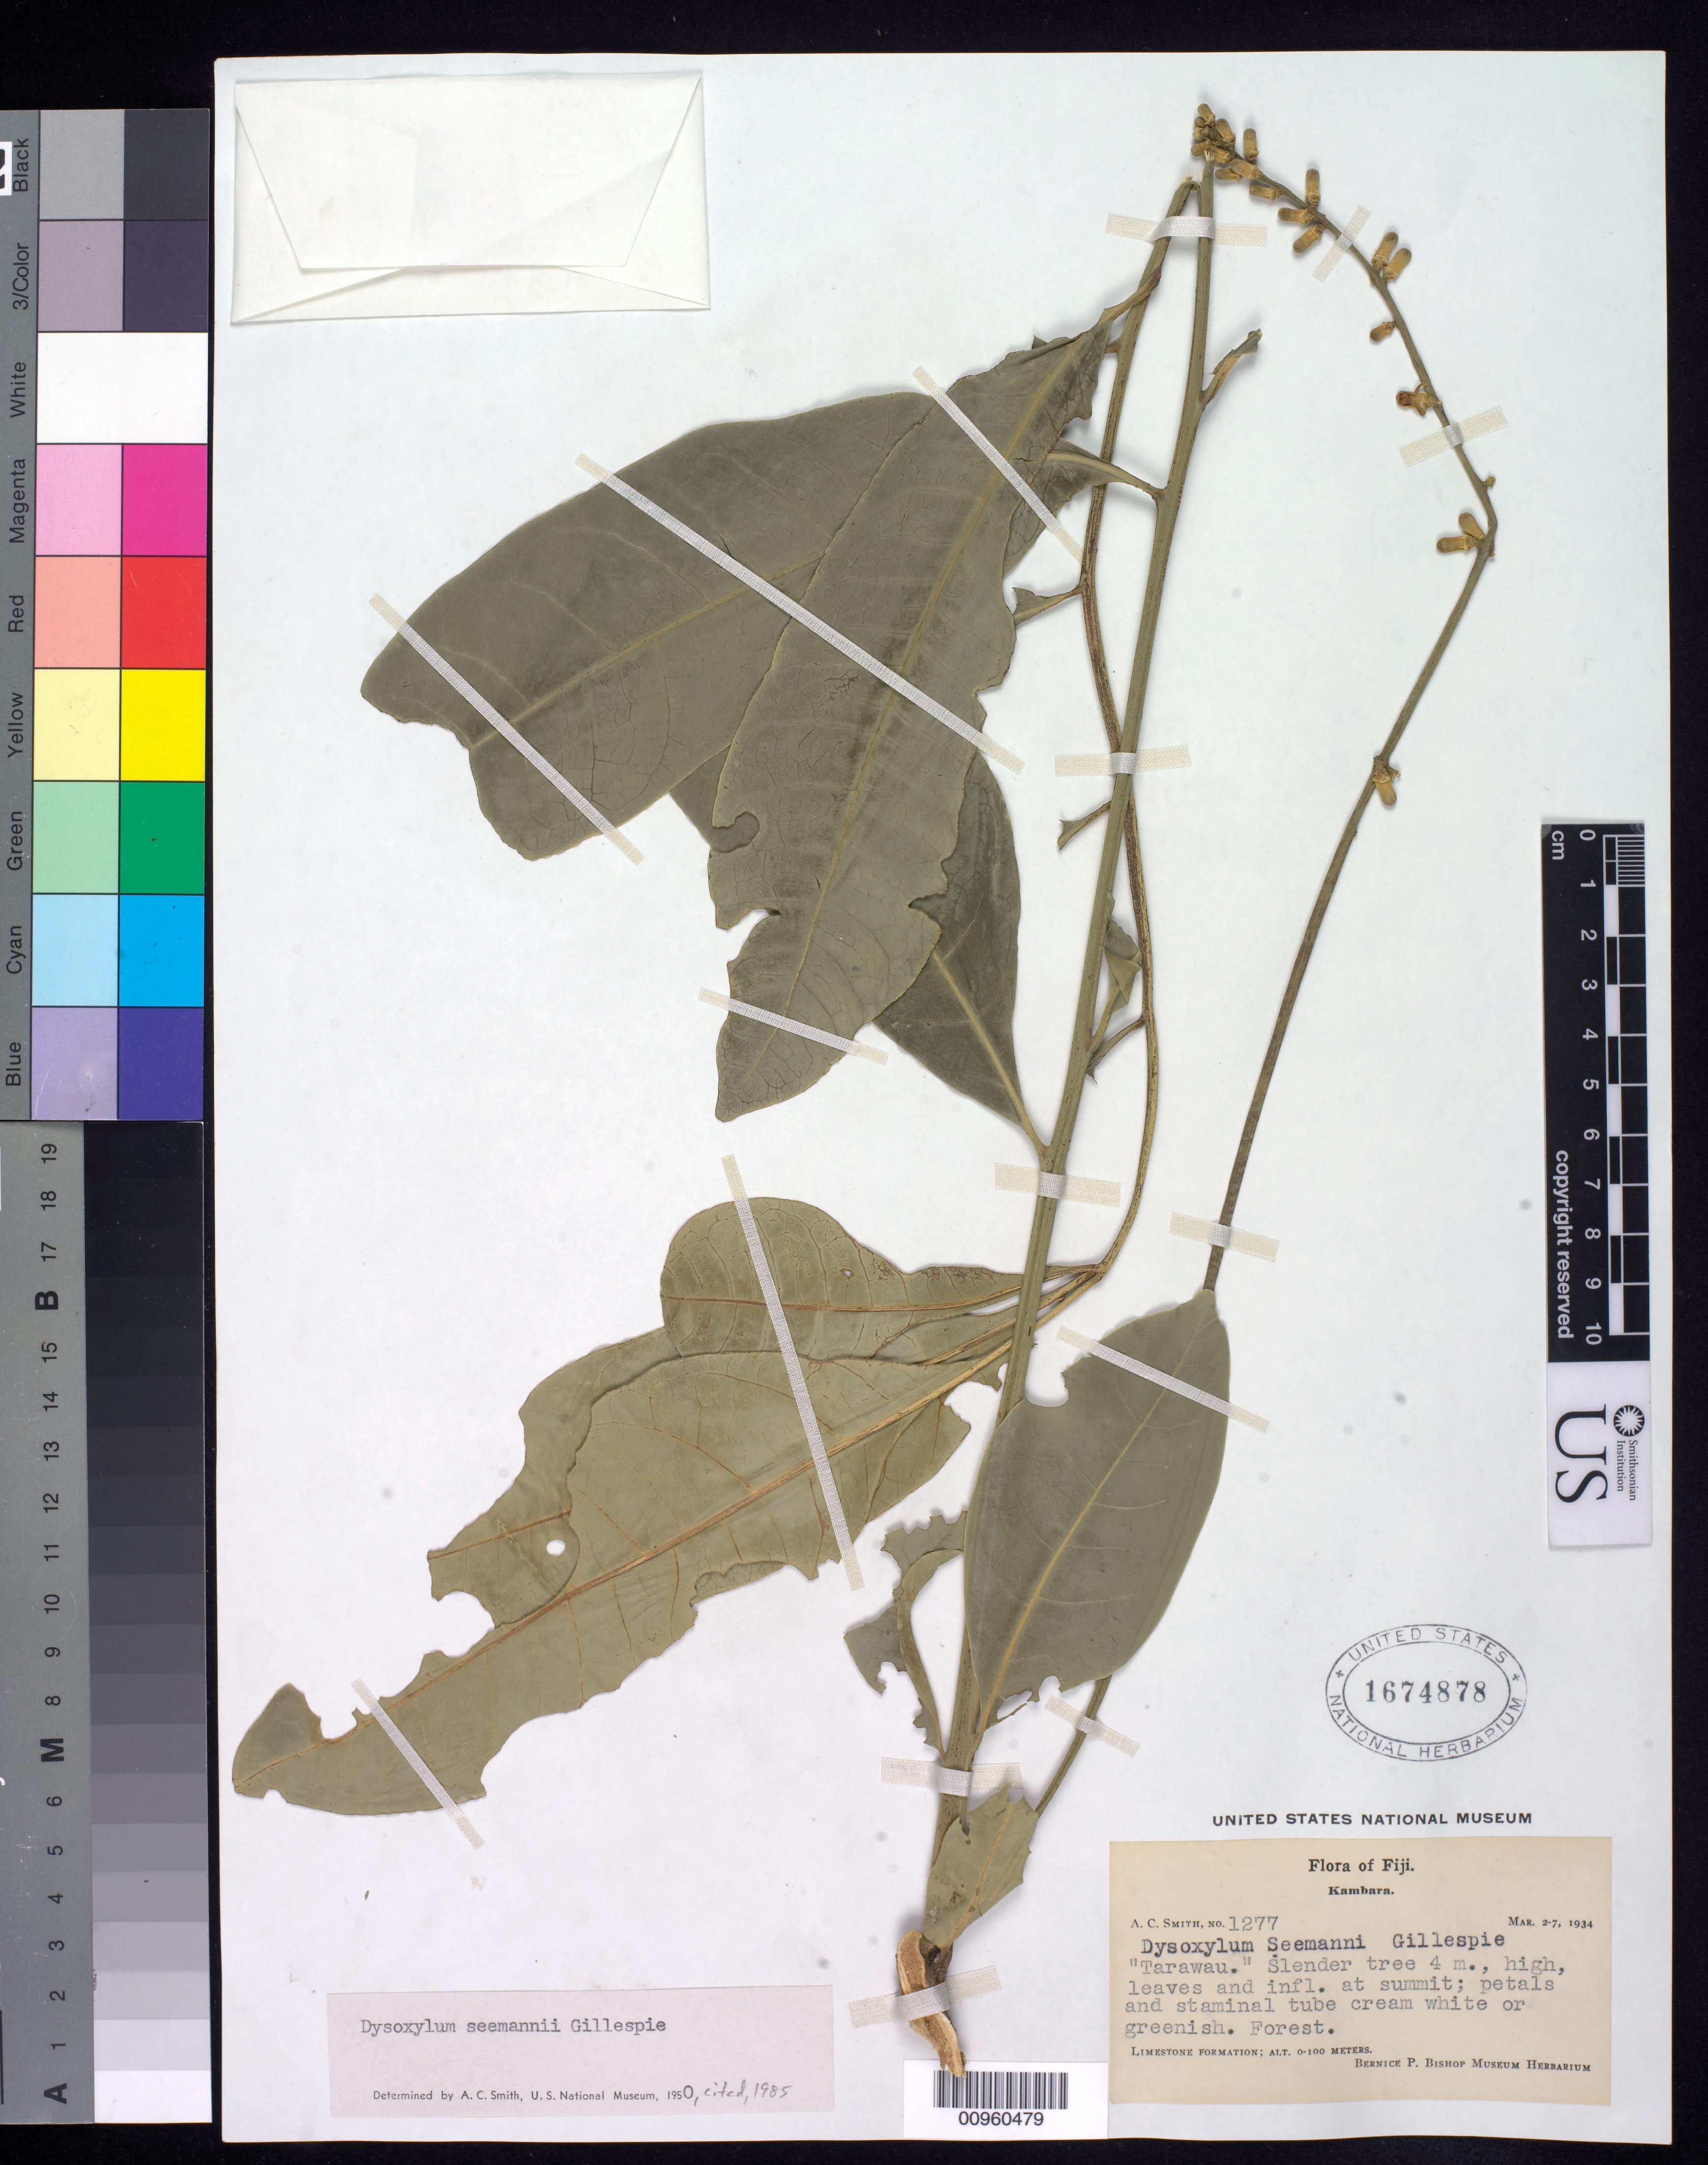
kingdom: Plantae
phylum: Tracheophyta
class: Magnoliopsida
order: Sapindales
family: Meliaceae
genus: Didymocheton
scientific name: Didymocheton multijugus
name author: (Seem.) Harms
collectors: C. A. Smith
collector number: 1277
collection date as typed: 02 Mar 1934 to 07 Mar 1934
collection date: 1934-03-02/1934-03-07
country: Fiji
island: Kabara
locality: Fiji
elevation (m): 0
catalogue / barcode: US 1674878